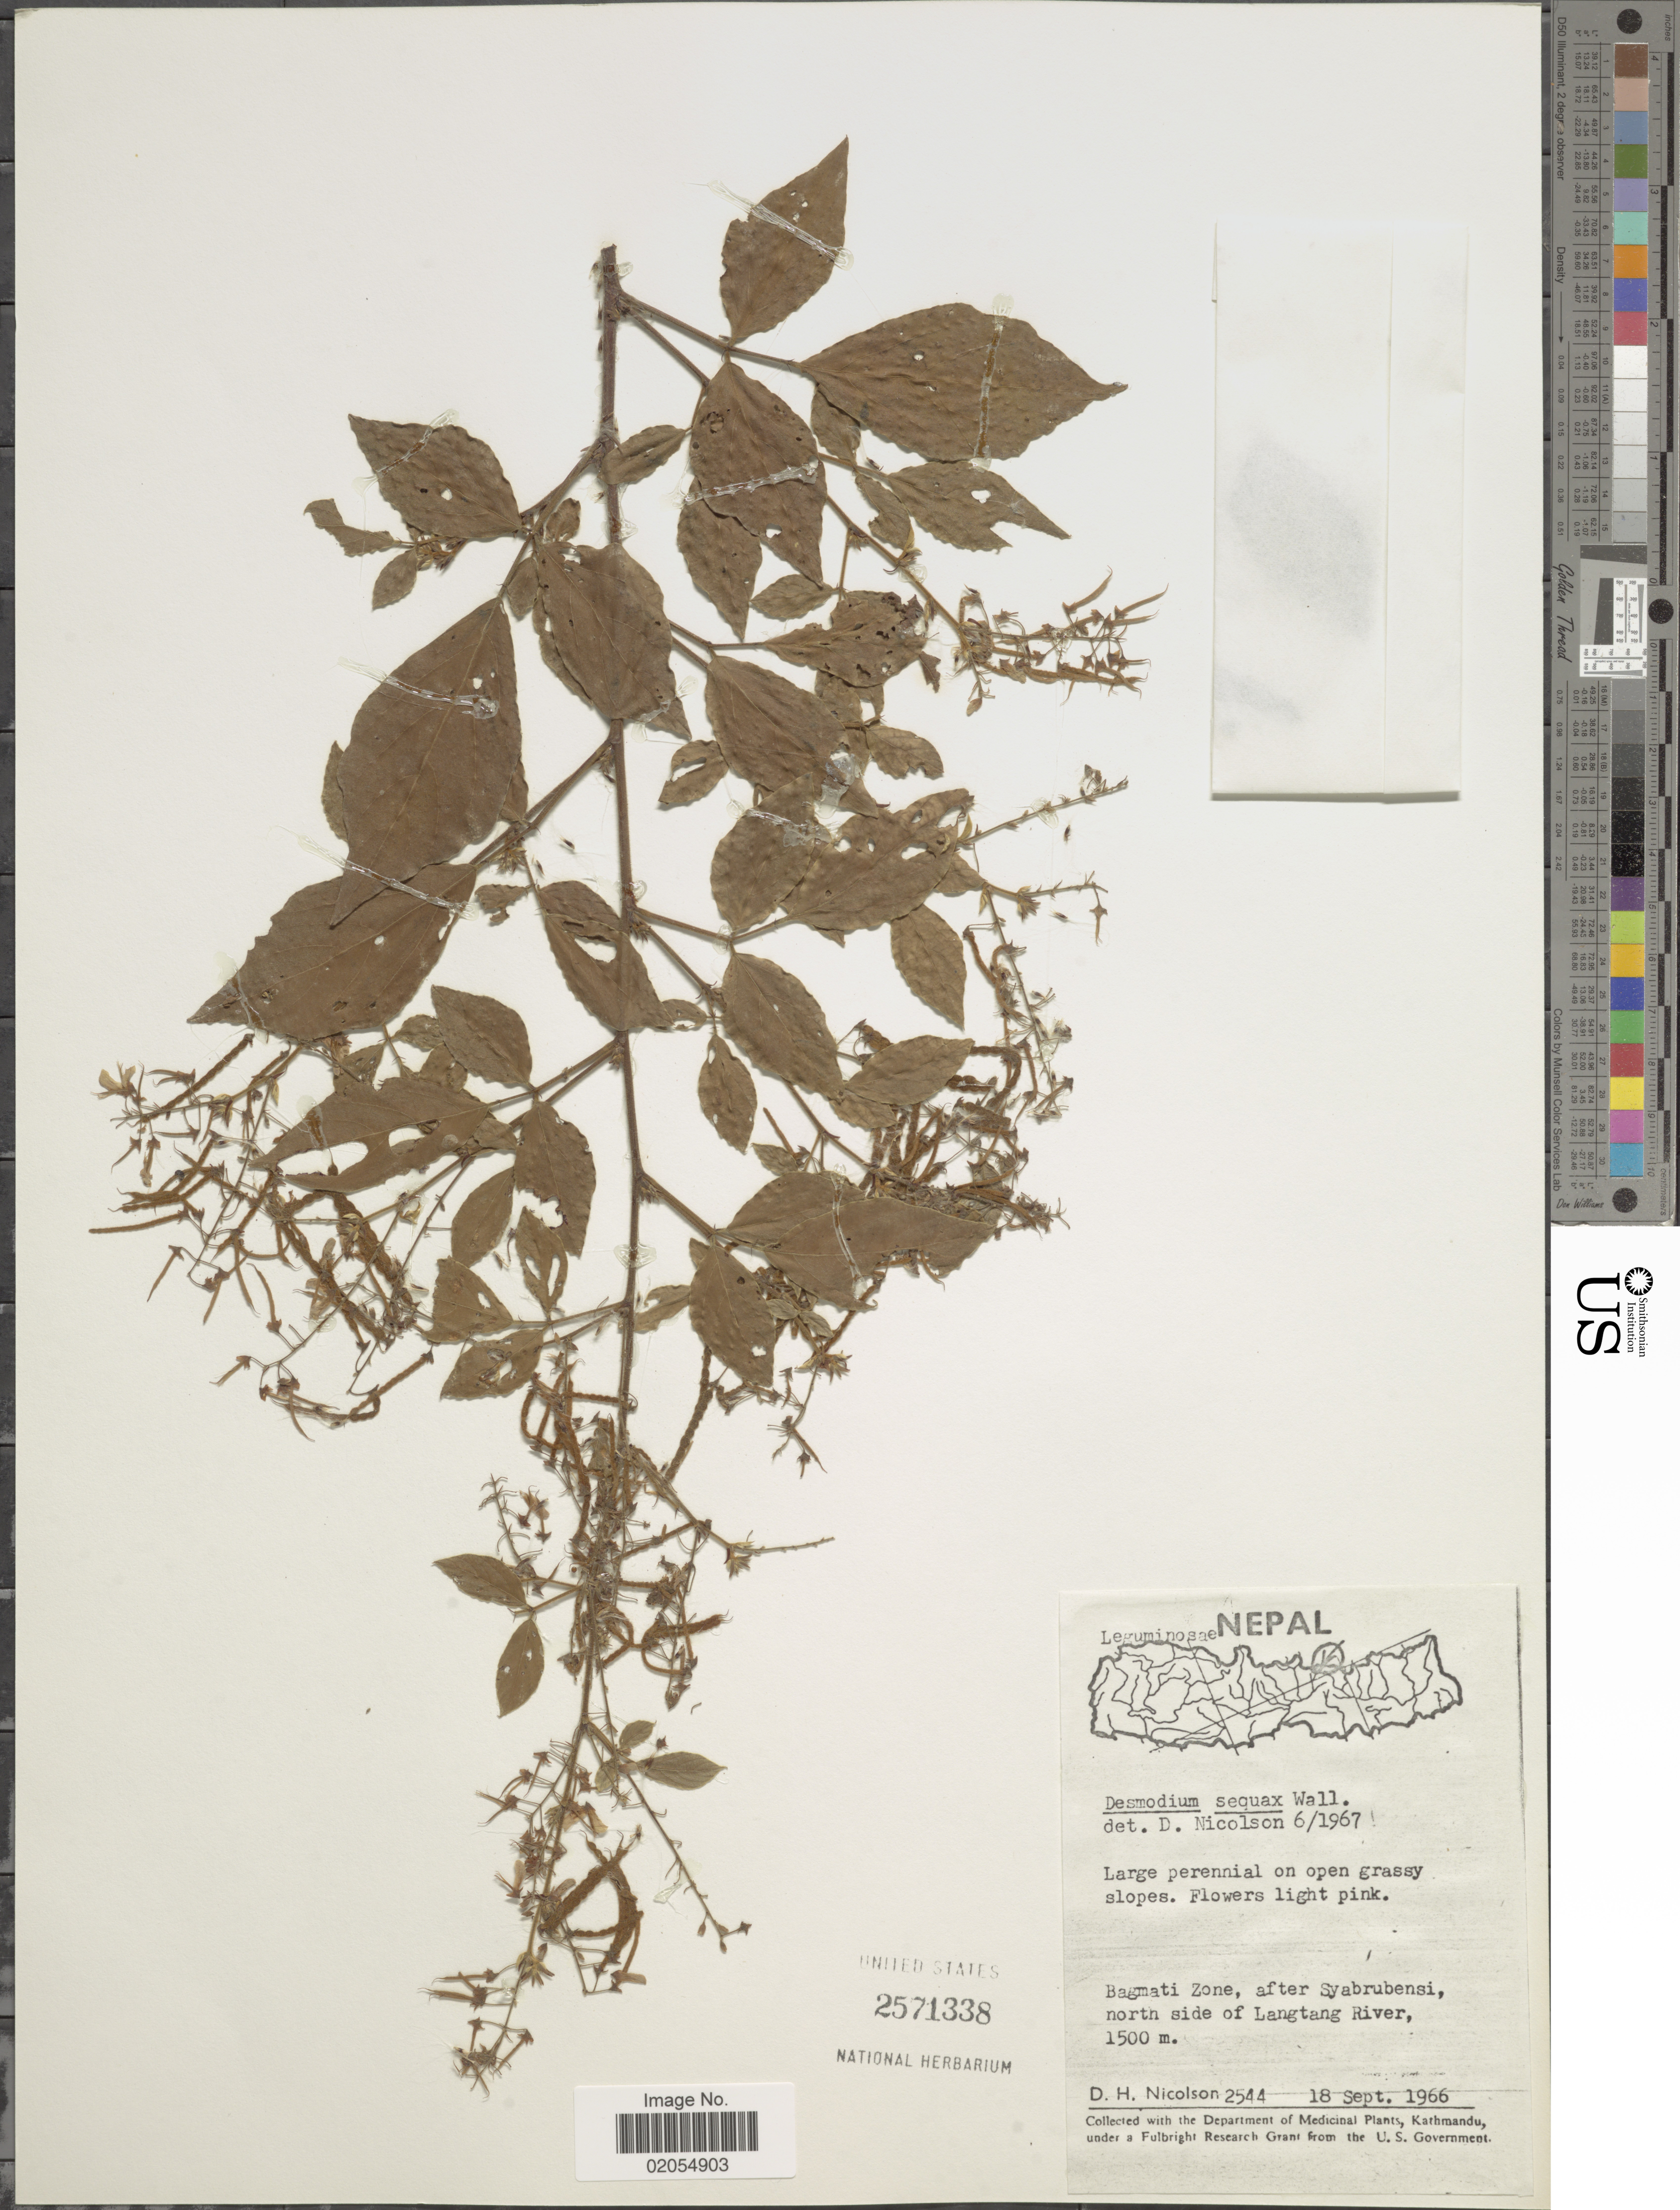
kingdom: Plantae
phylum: Tracheophyta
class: Magnoliopsida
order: Fabales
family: Fabaceae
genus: Puhuaea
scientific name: Puhuaea sequax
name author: (Wall.) H. Ohashi & K. Ohashi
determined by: Strong, Mark T., (BOT), Smithsonian Institution - National Museum of Natural History (UNITED STATES)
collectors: D. H. Nicolson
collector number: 2544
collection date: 1966-09-18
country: Nepal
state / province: Bagmati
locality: Bagmati Zone, after Syabrubensi, north side of Langtang River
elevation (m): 1500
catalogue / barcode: US 2571338